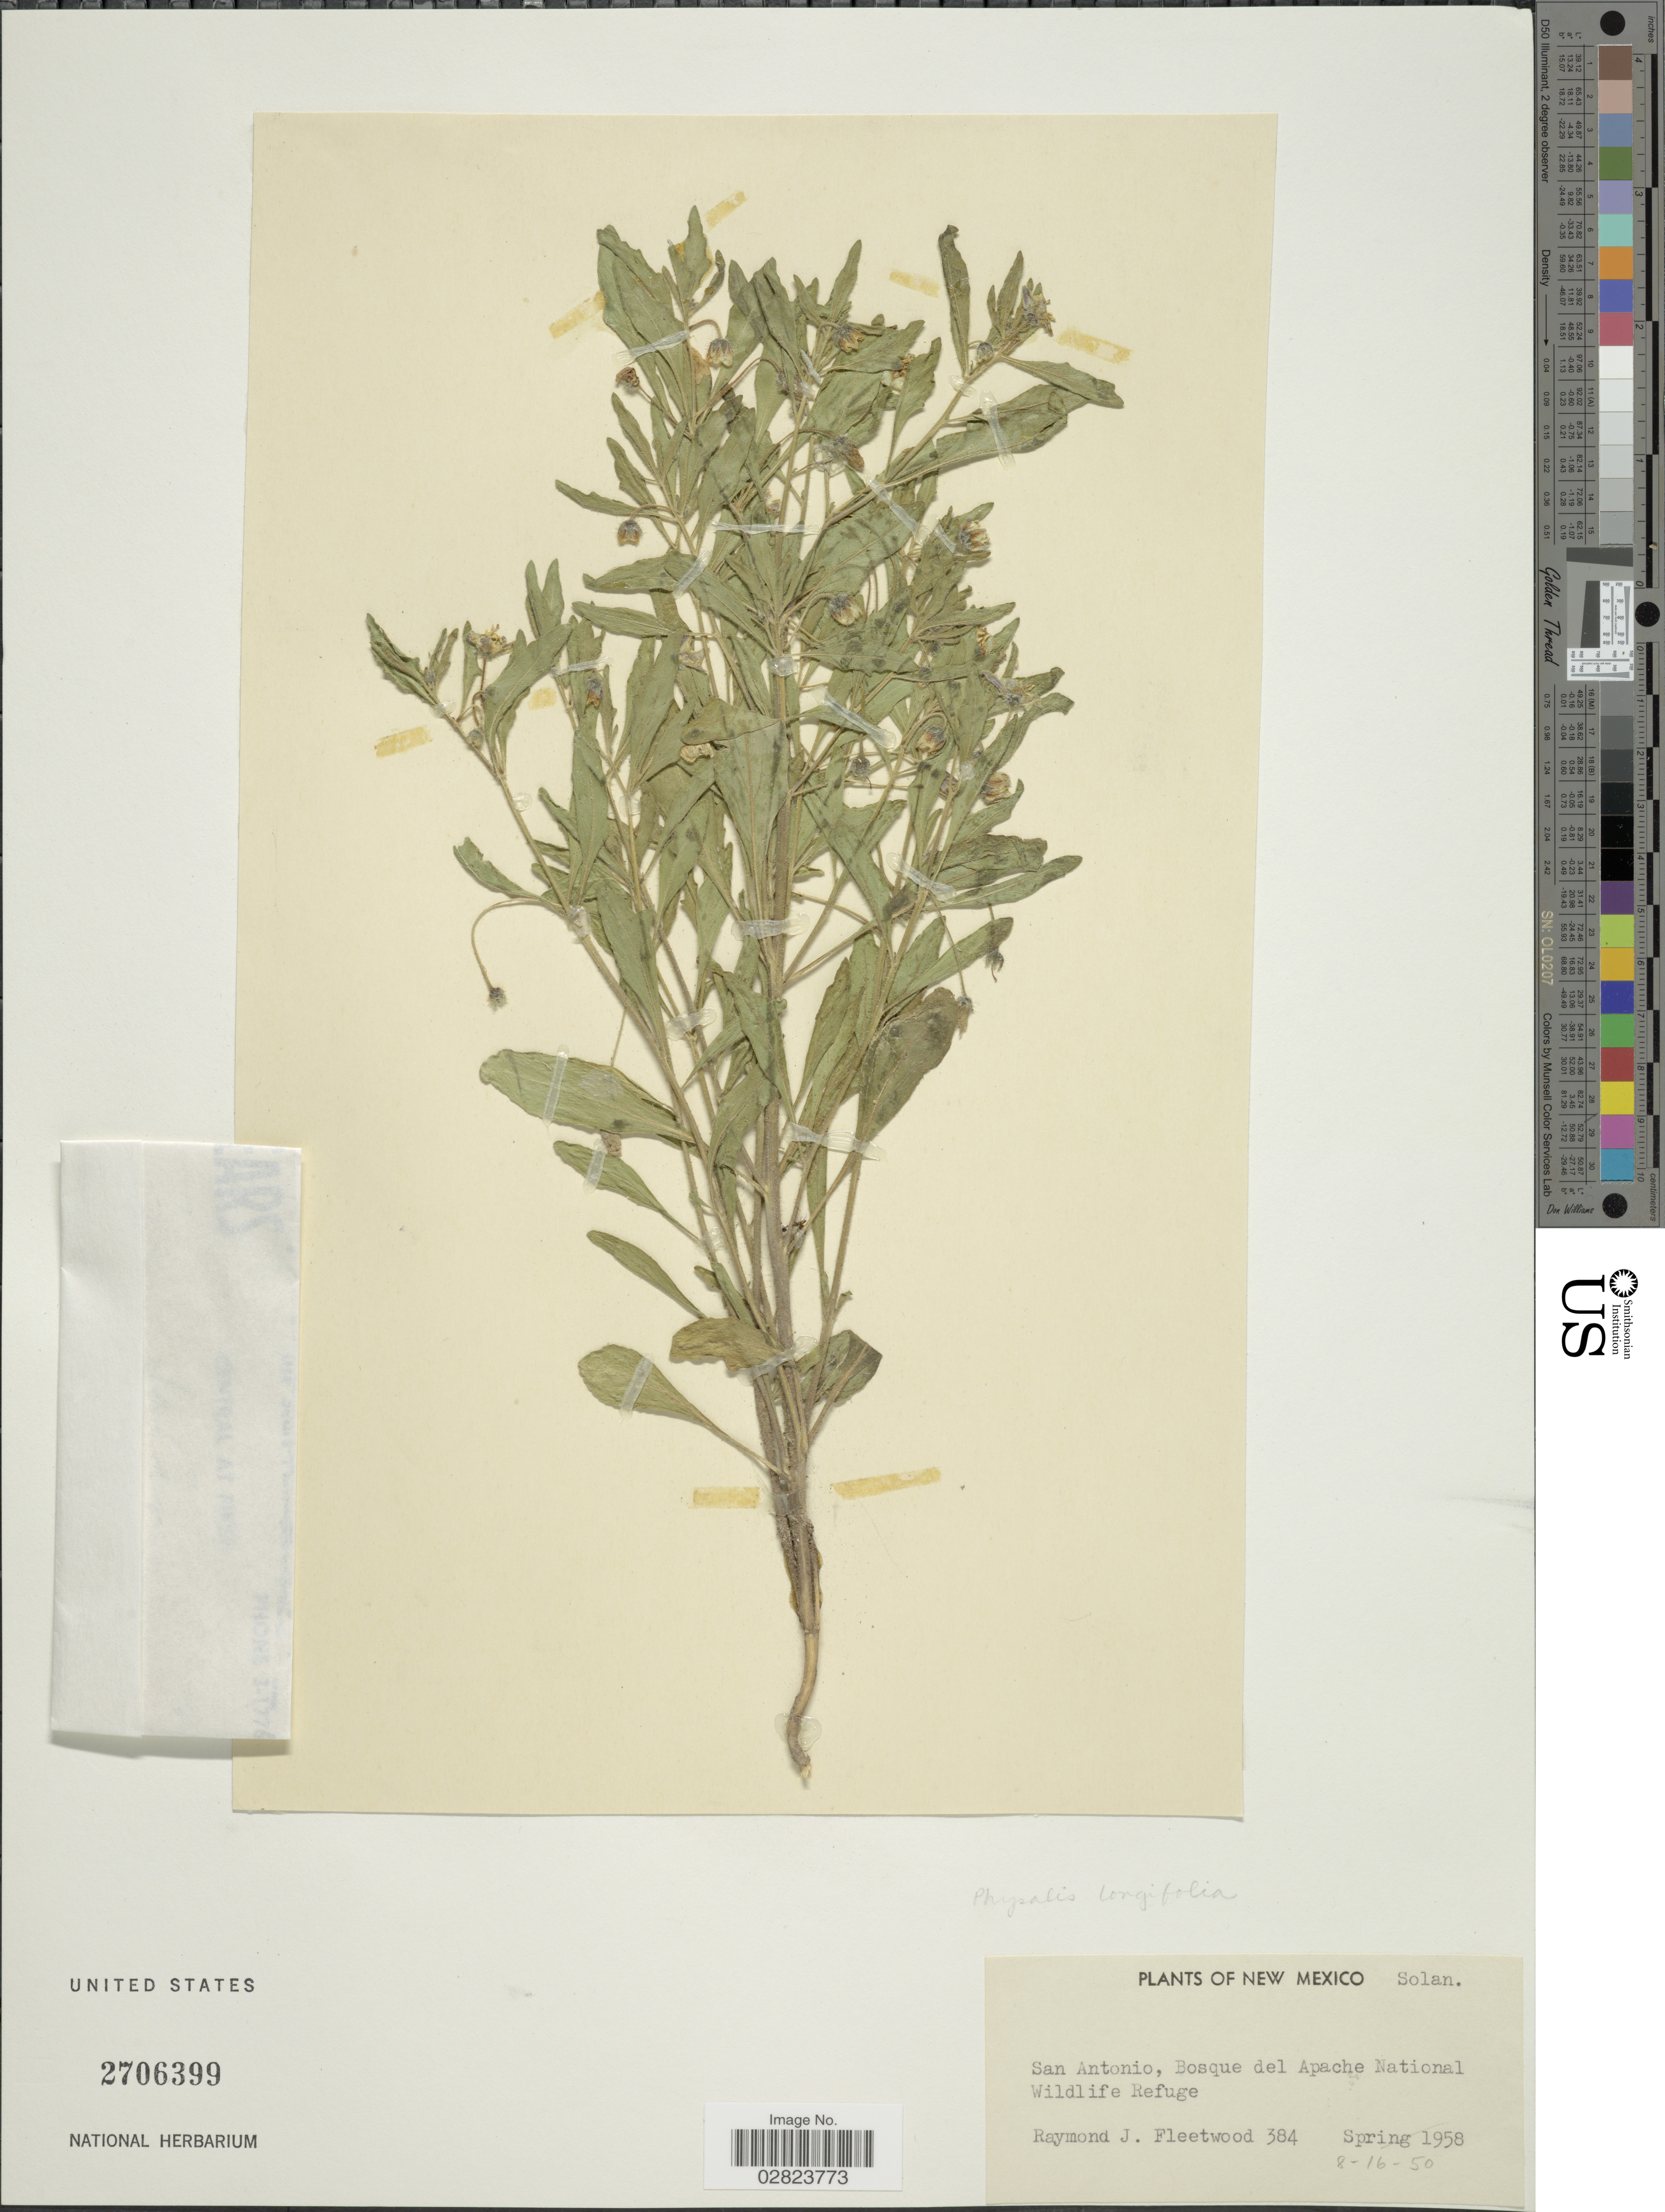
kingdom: Plantae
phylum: Tracheophyta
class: Magnoliopsida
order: Solanales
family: Solanaceae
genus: Physalis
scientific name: Physalis longifolia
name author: Nutt.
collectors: R. J. Fleetwood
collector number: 384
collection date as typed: Transcribed d/m/y: 16/8/50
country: United States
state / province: New Mexico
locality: San Antonio, Bosque del Apache National Wildlife Refuge.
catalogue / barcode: US 2706399